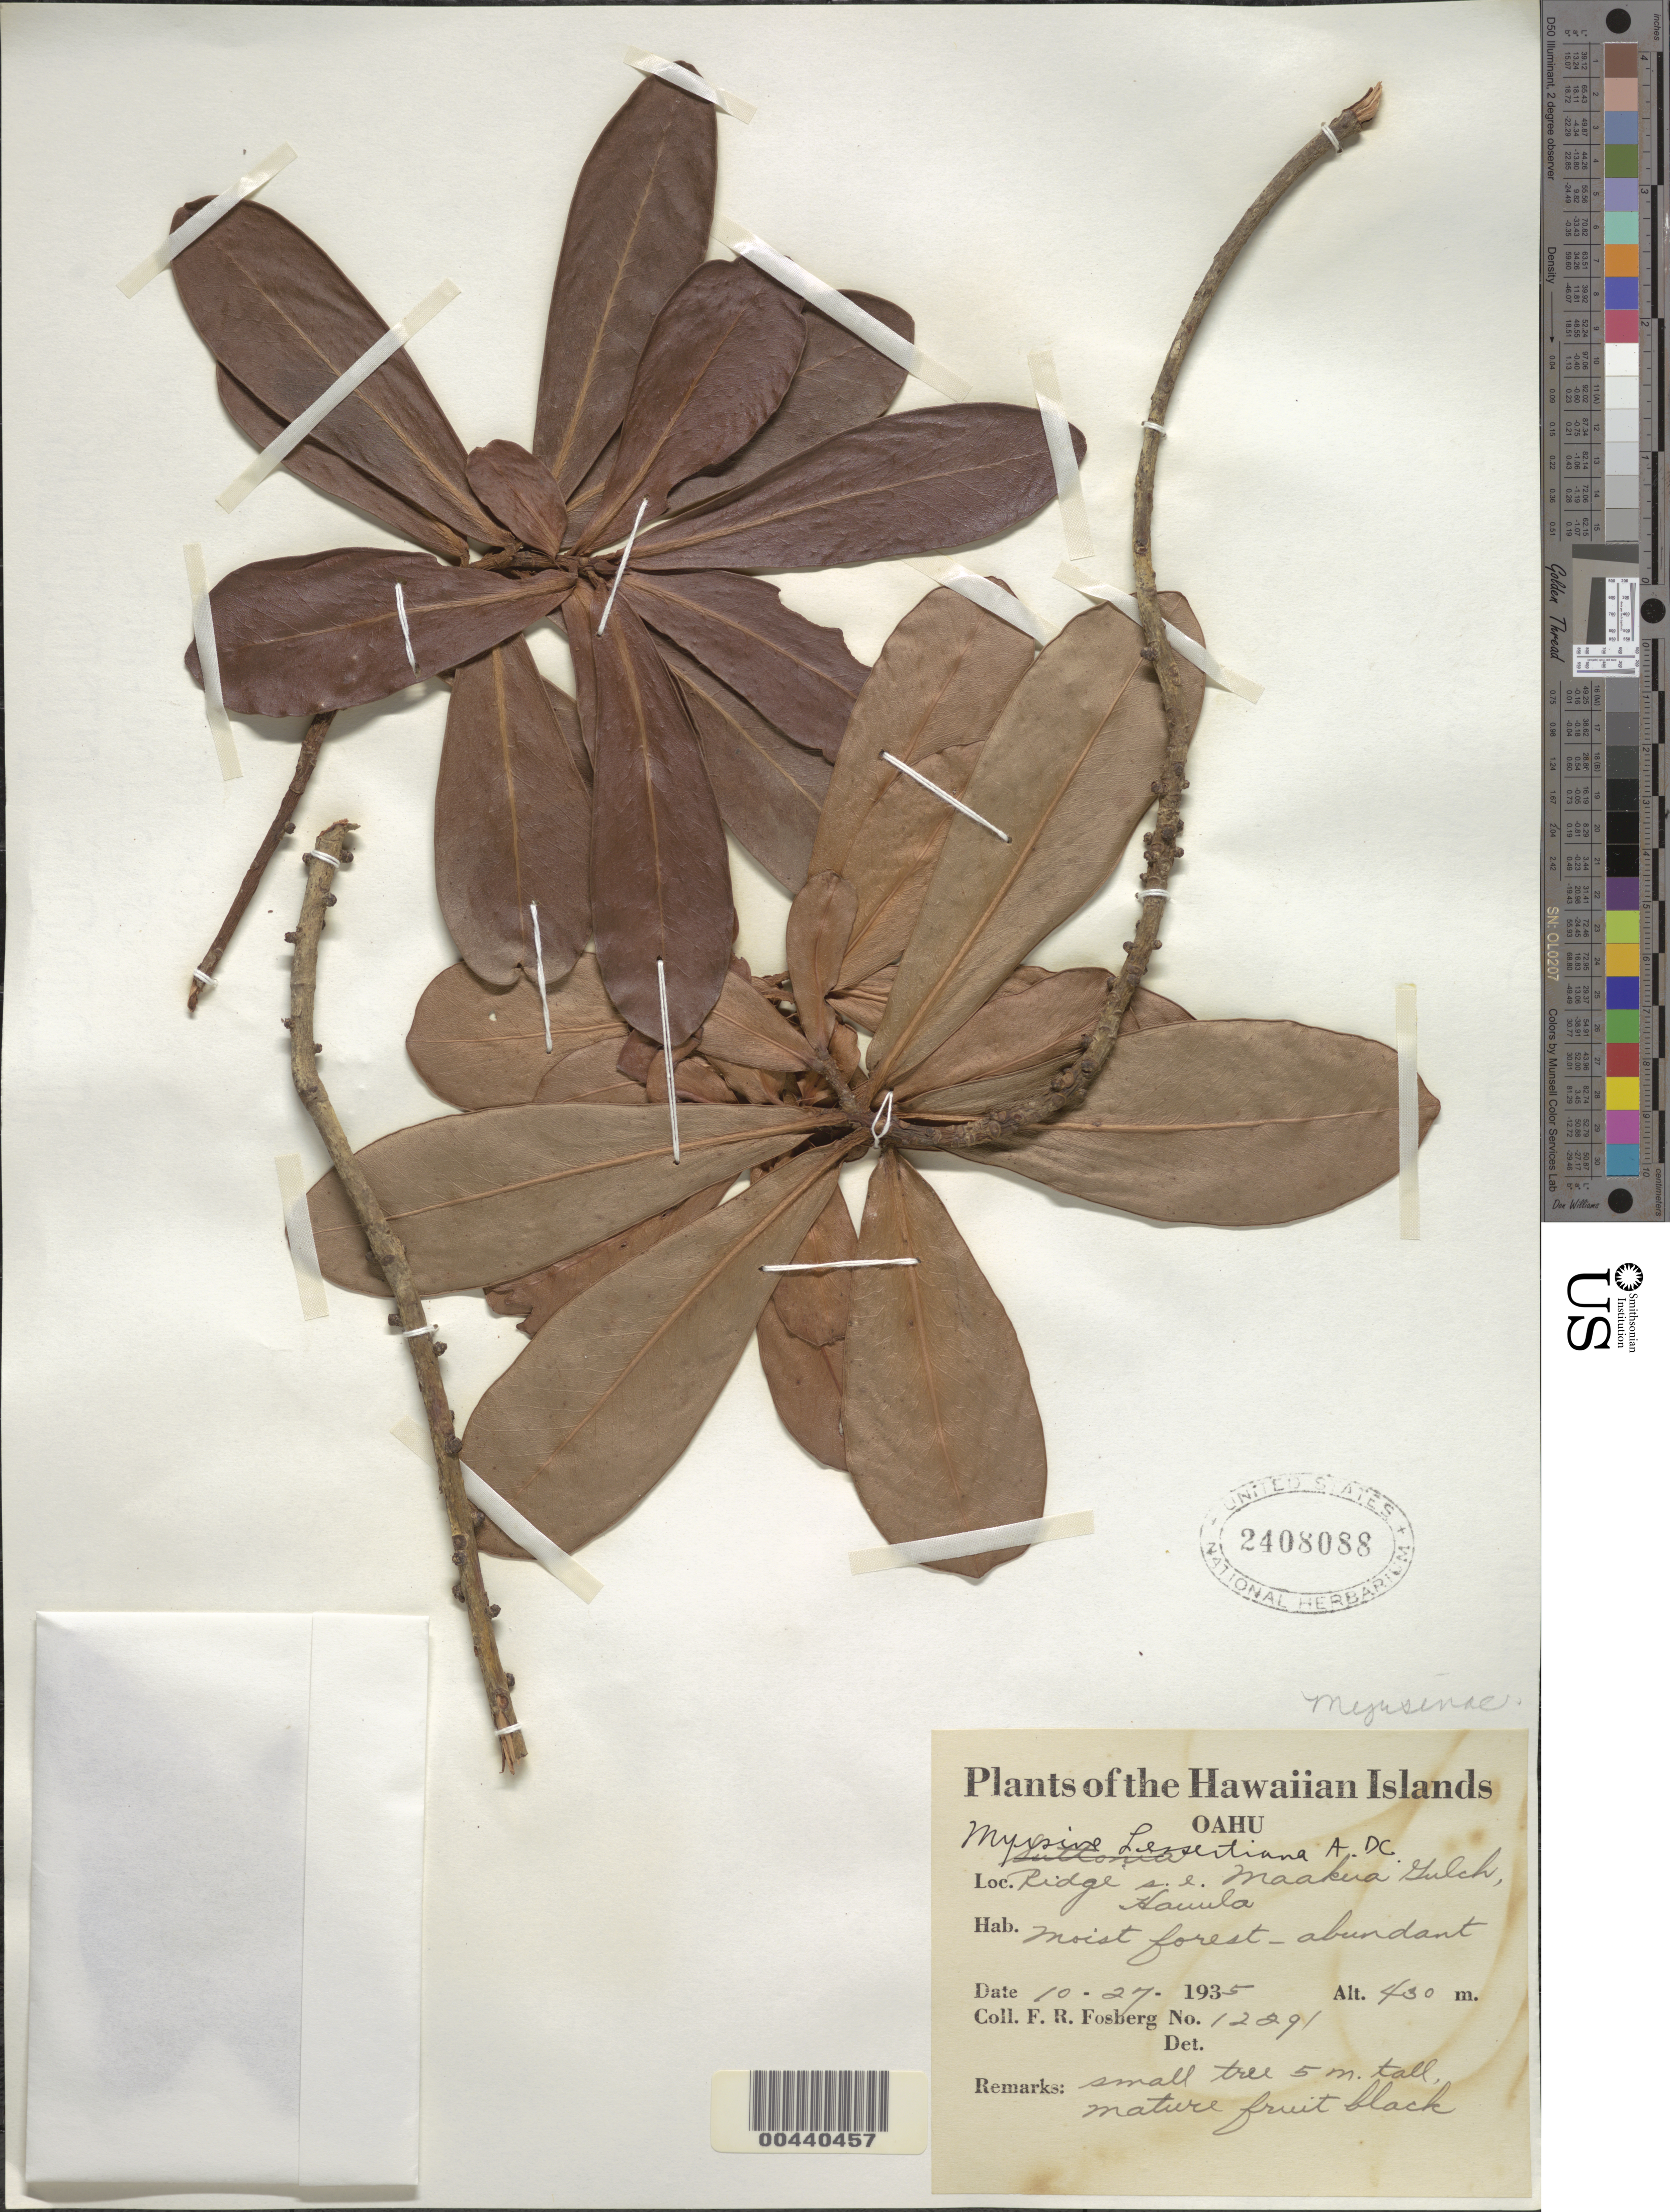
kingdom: Plantae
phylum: Tracheophyta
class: Magnoliopsida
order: Ericales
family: Primulaceae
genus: Myrsine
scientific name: Myrsine lessertiana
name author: A. DC.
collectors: F. R. Fosberg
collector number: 12291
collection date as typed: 27 Oct 1935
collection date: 1935-10-27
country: United States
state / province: Hawaii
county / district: Honolulu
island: Oahu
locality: Ridge SE Maakua Gulch, Hauula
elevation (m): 430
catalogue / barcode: US 2408088